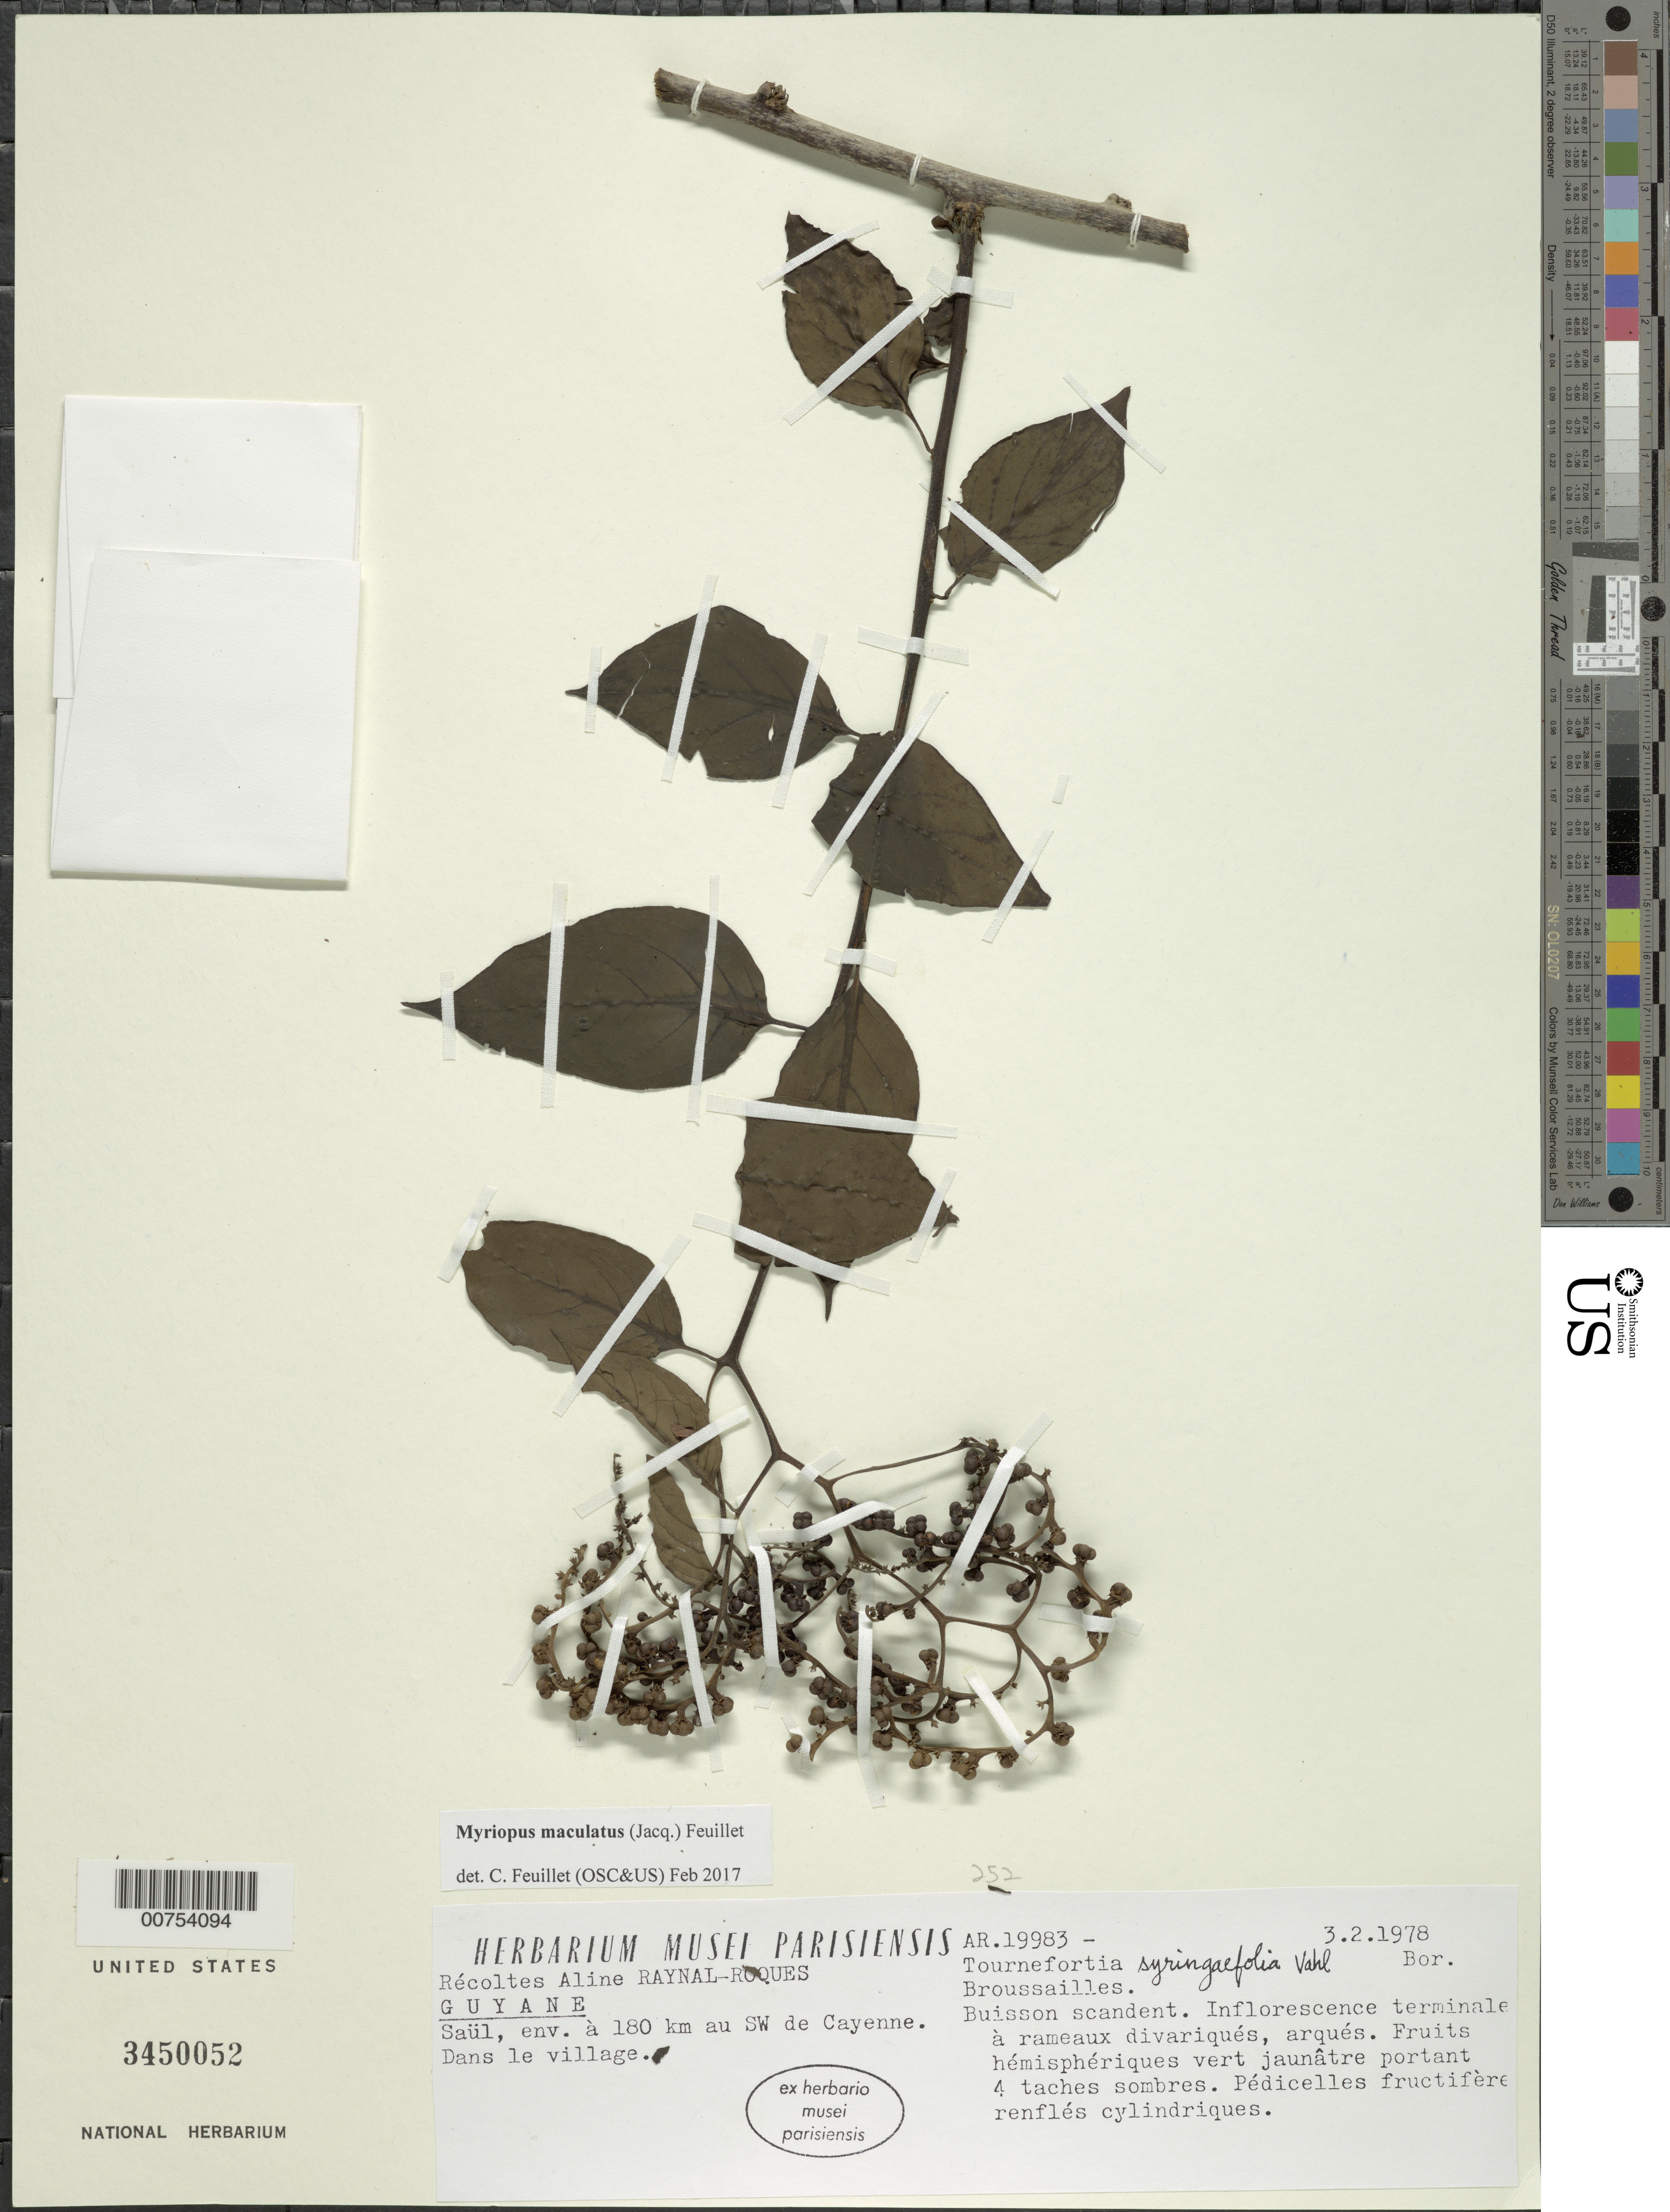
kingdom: Plantae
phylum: Tracheophyta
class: Magnoliopsida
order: Boraginales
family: Heliotropiaceae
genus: Myriopus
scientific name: Myriopus maculatus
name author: (Jacq.) Feuillet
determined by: Feuillet, C.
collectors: A. M. Raynal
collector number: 19983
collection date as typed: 3-Feb-78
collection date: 1978-02-03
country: French Guiana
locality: Saül, env. 180 km SW de Cayenne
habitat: Brushlands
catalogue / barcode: US 3450052